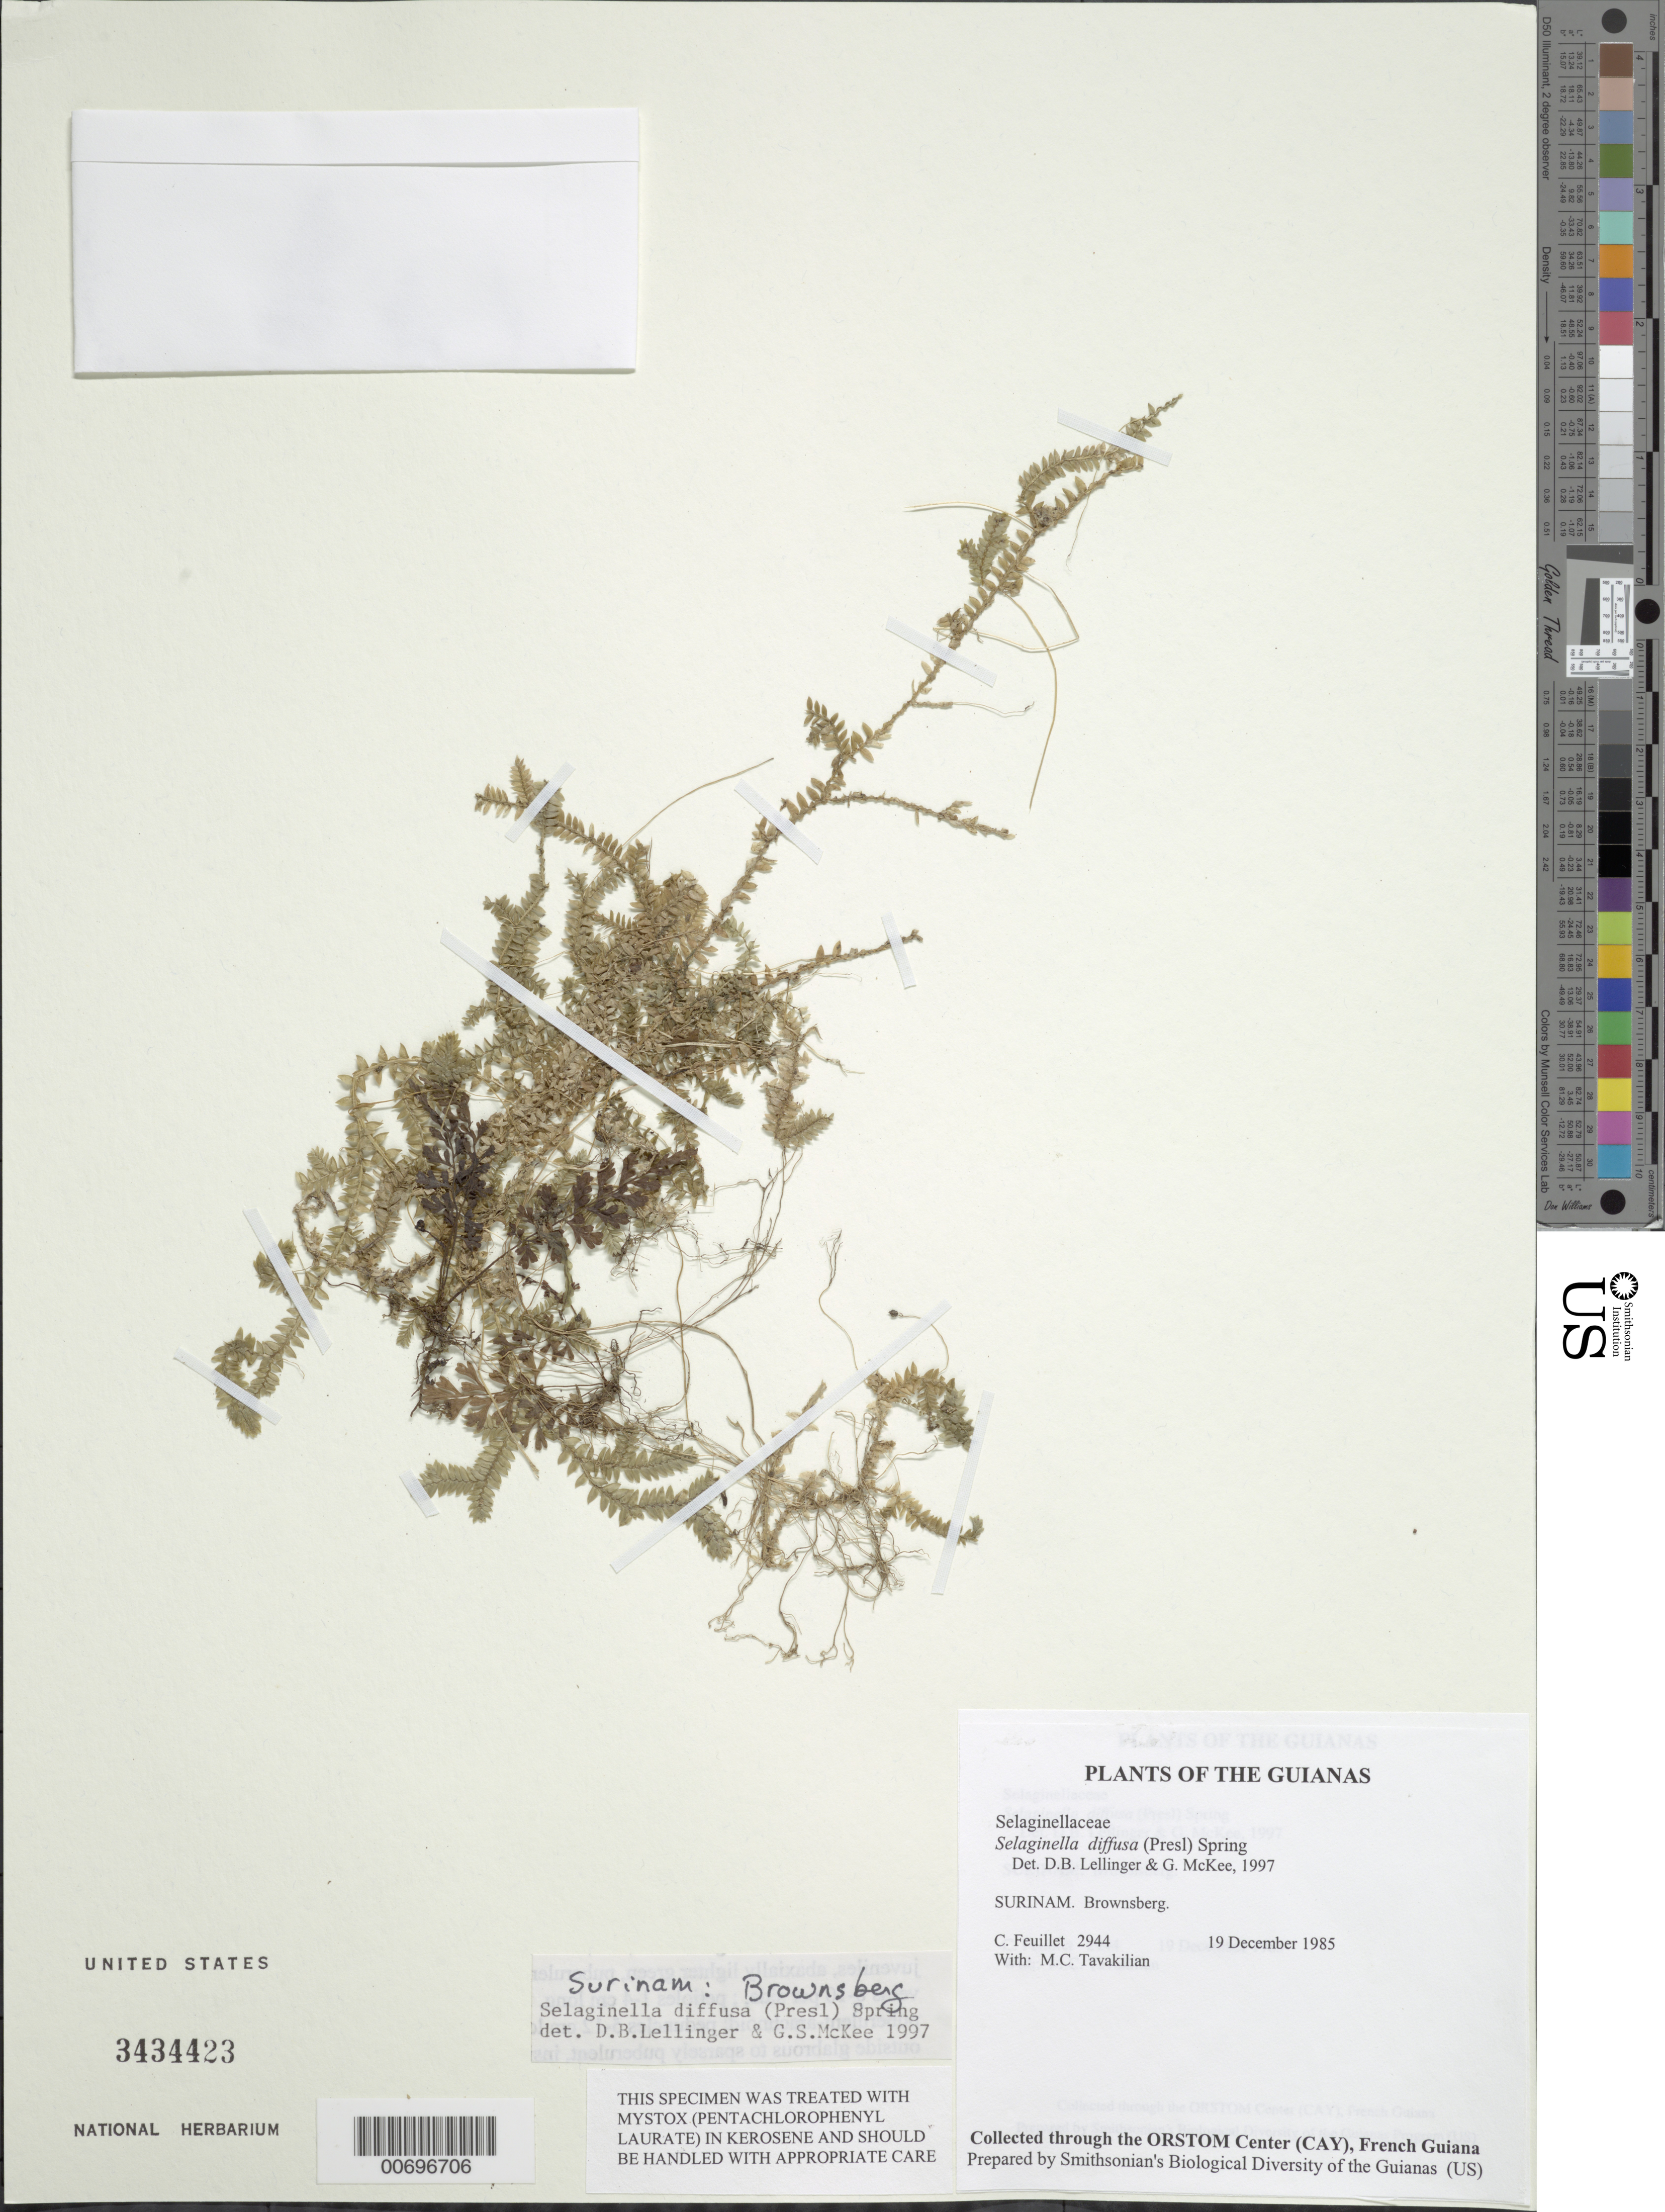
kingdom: Plantae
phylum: Tracheophyta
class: Lycopodiopsida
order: Selaginellales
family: Selaginellaceae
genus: Selaginella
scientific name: Selaginella diffusa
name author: (C. Presl) Spring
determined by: Lellinger, D. B.; McKee, G. S.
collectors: C. Feuillet & M. Tavakilian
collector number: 2944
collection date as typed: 19-Dec-85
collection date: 1985-12-19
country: Suriname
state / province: Brokopondo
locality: Brownsberg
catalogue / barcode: US 3434423